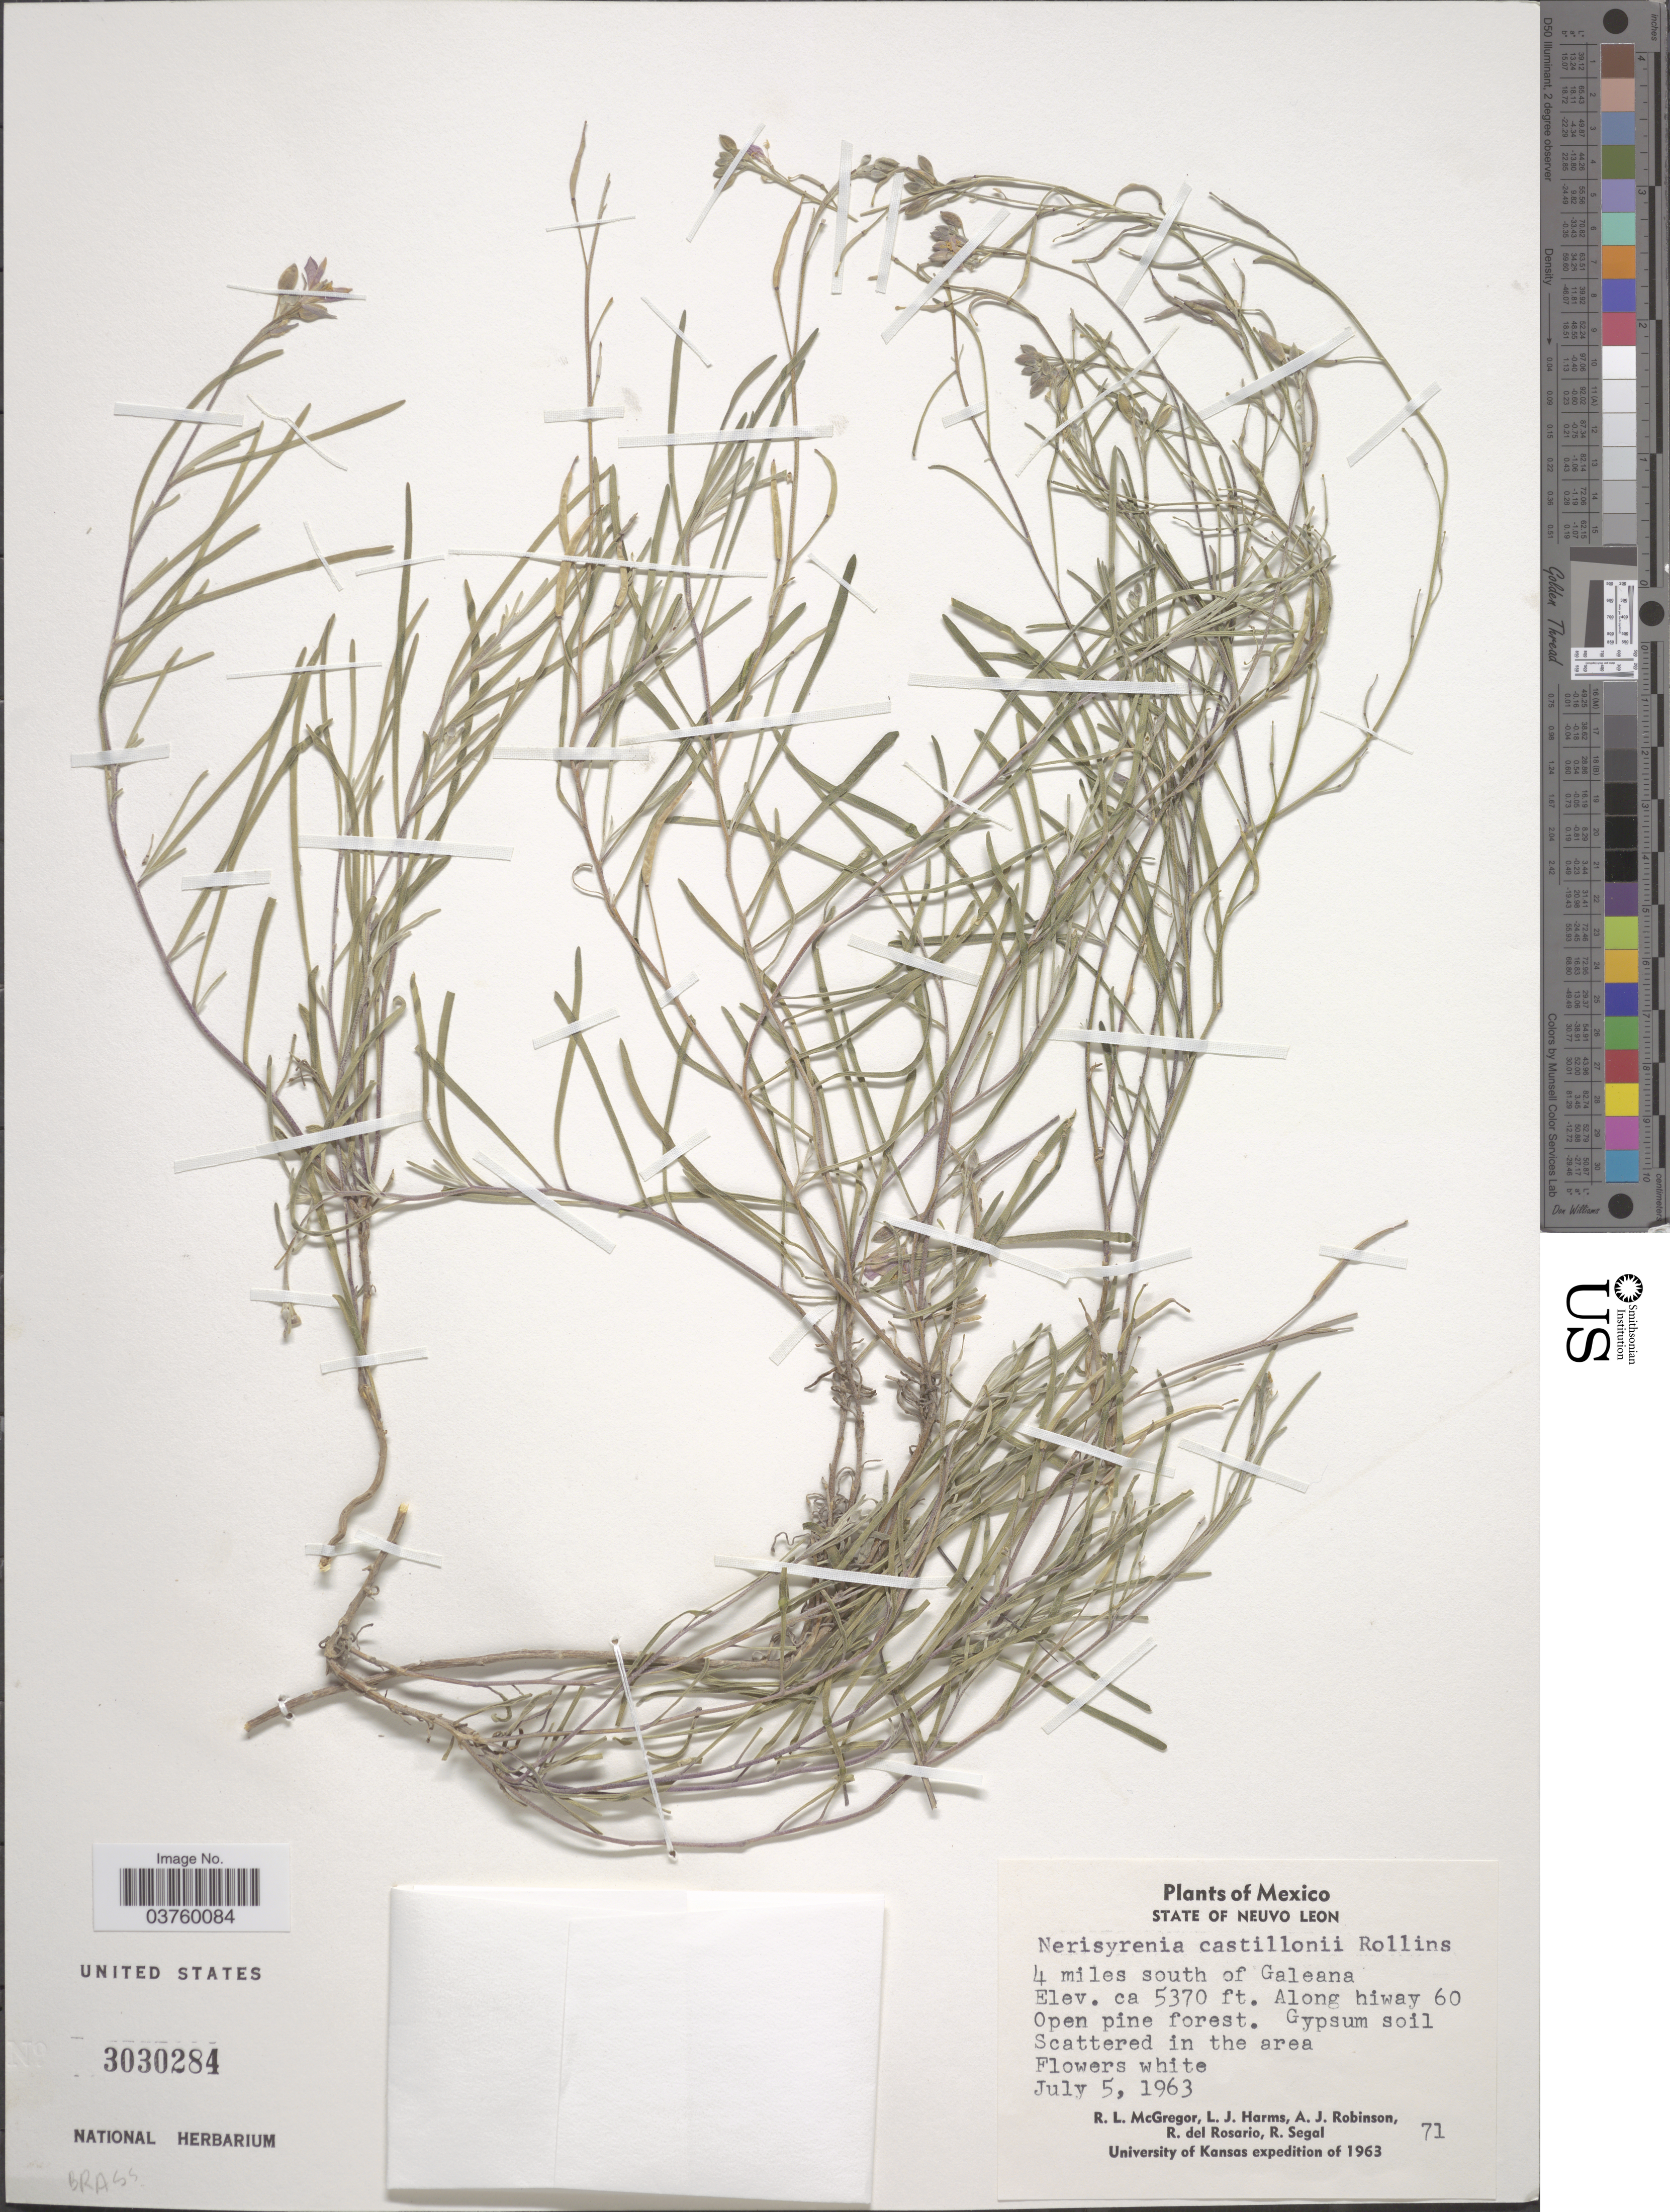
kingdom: Plantae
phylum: Tracheophyta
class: Magnoliopsida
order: Brassicales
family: Brassicaceae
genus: Nerisyrenia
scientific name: Nerisyrenia castillonii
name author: Rollins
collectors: R. McGregor, L. Harms, A. J. Robinson, R. del Rosario & R. Segal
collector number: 71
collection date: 1963-07-05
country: Mexico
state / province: Nuevo León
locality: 4 miles south of Galeana. Along hiway 60.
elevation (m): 1637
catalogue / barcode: US 3030284